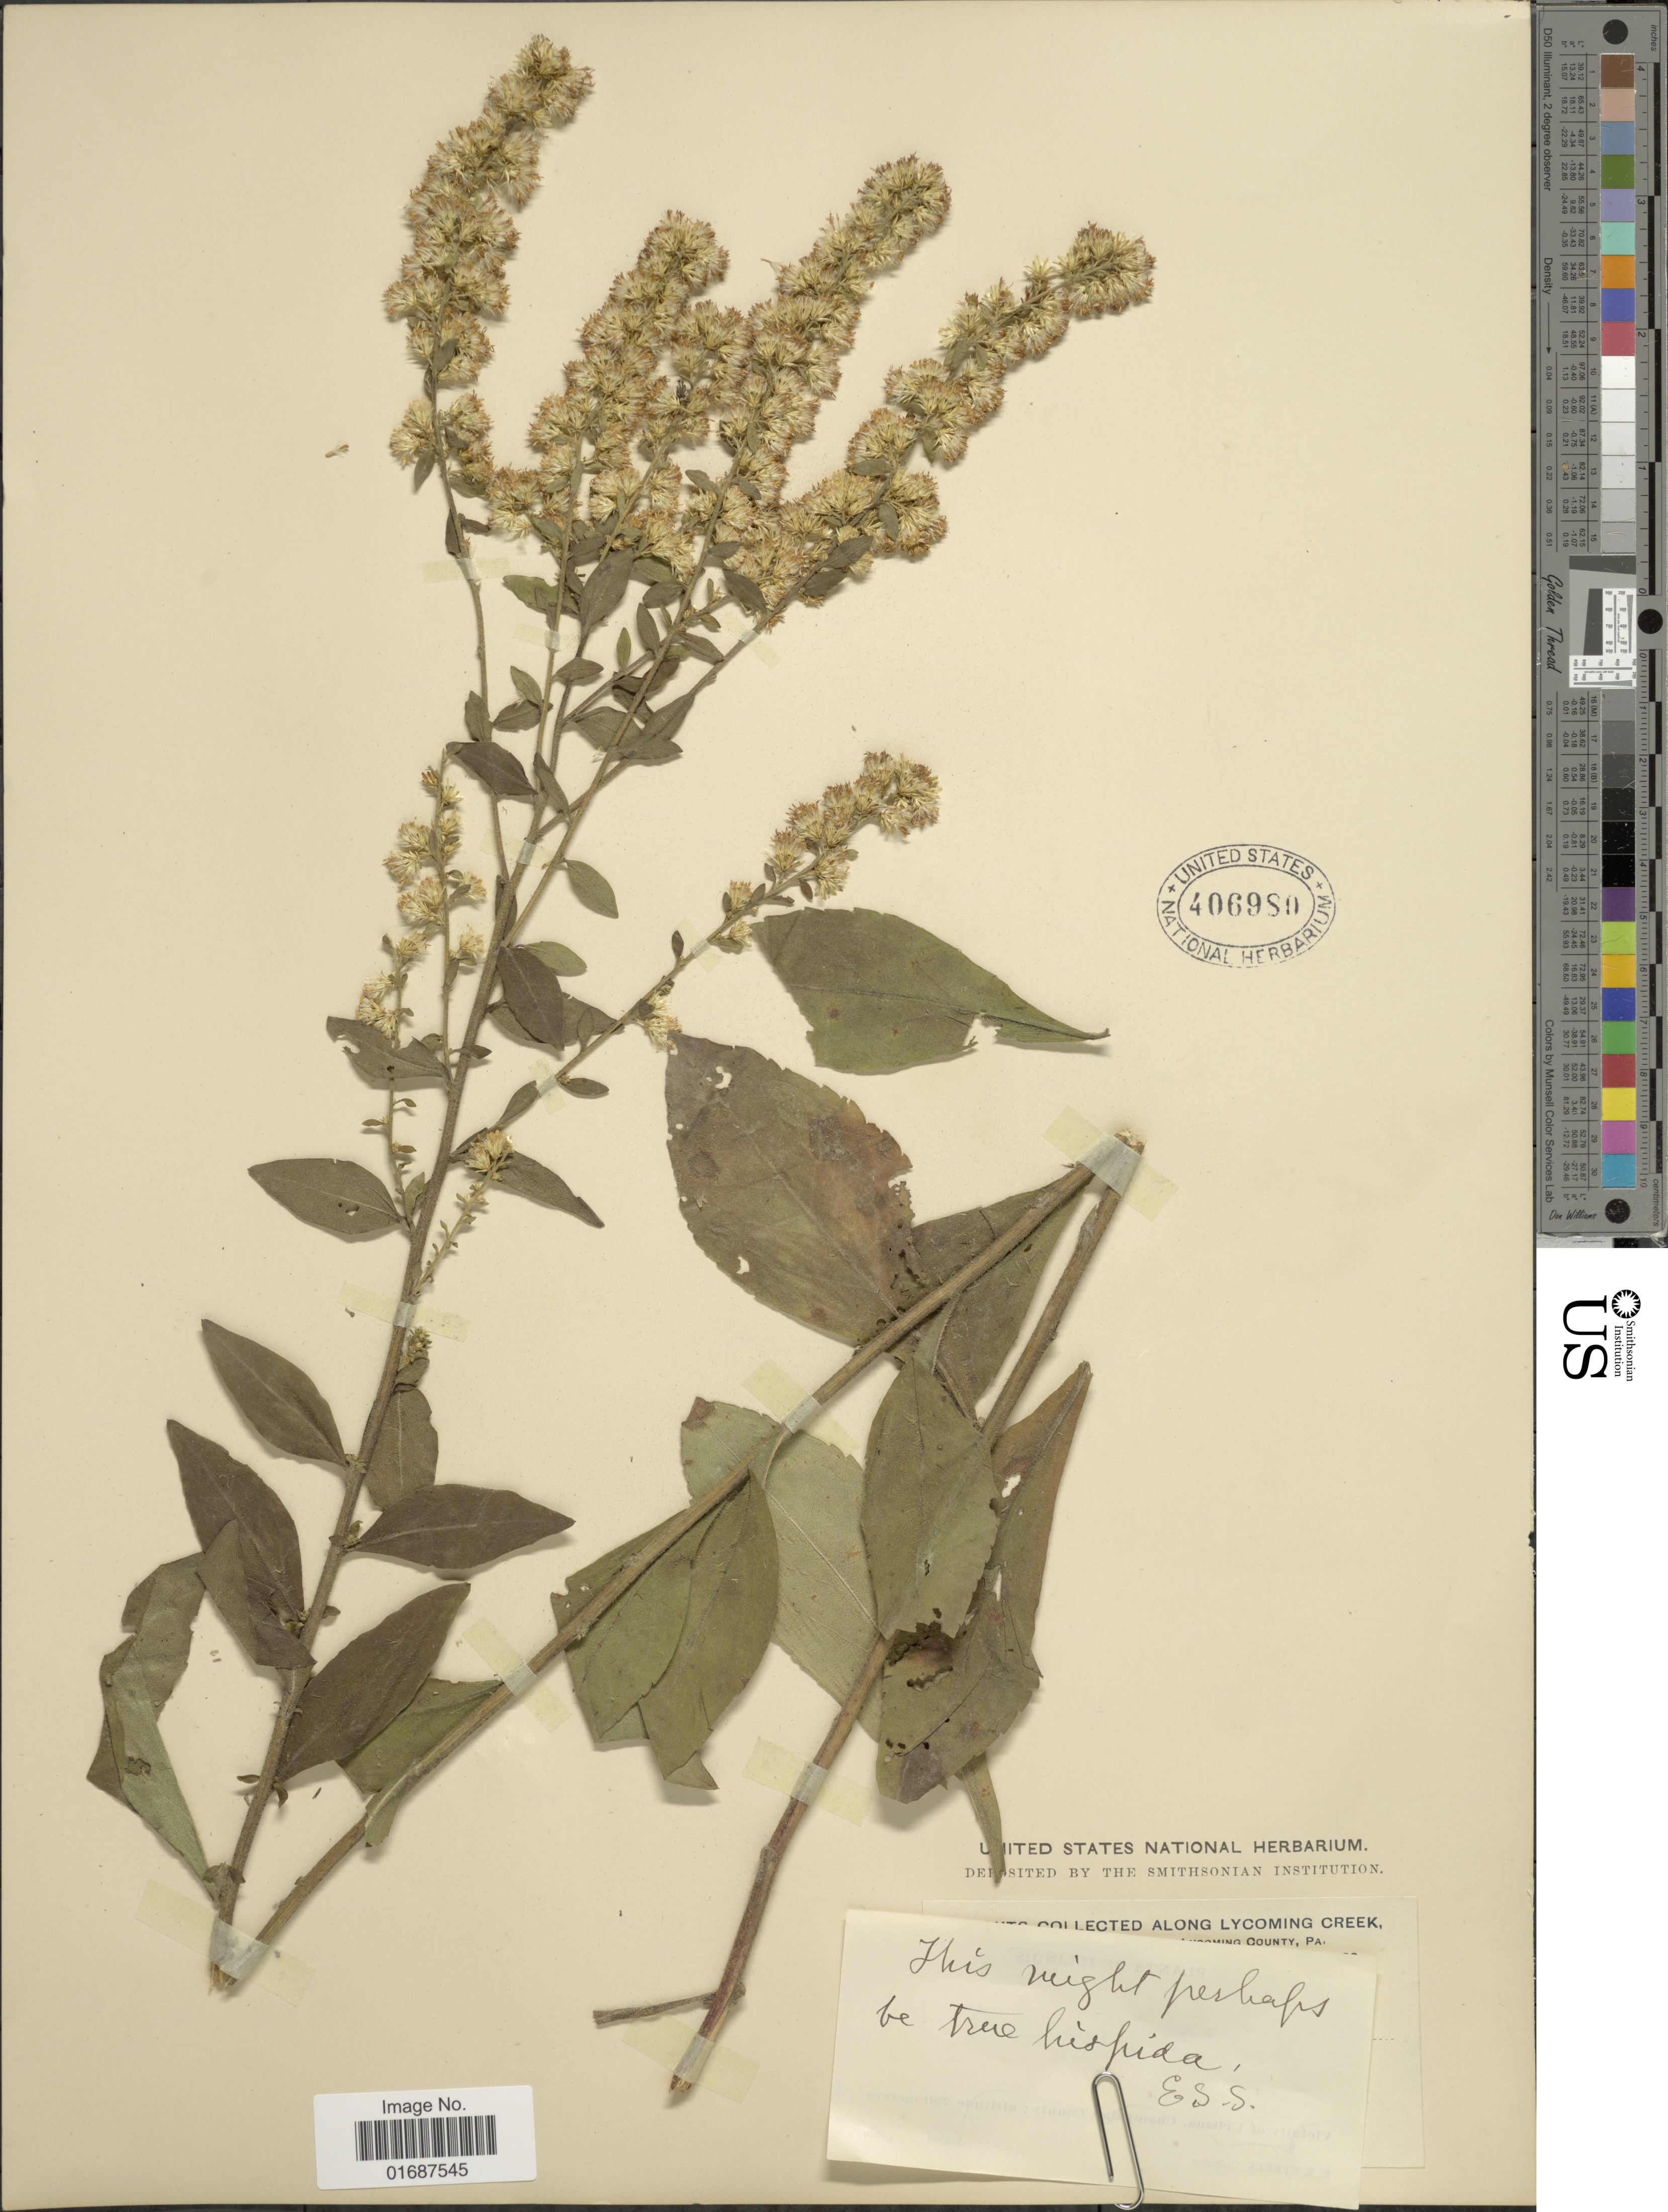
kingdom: Plantae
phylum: Tracheophyta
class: Magnoliopsida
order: Asterales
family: Asteraceae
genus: Solidago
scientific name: Solidago hispida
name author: Muhl. ex Willd.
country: United States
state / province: Pennsylvania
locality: along Lycoming Creek, [illegible text] County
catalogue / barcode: US 406980